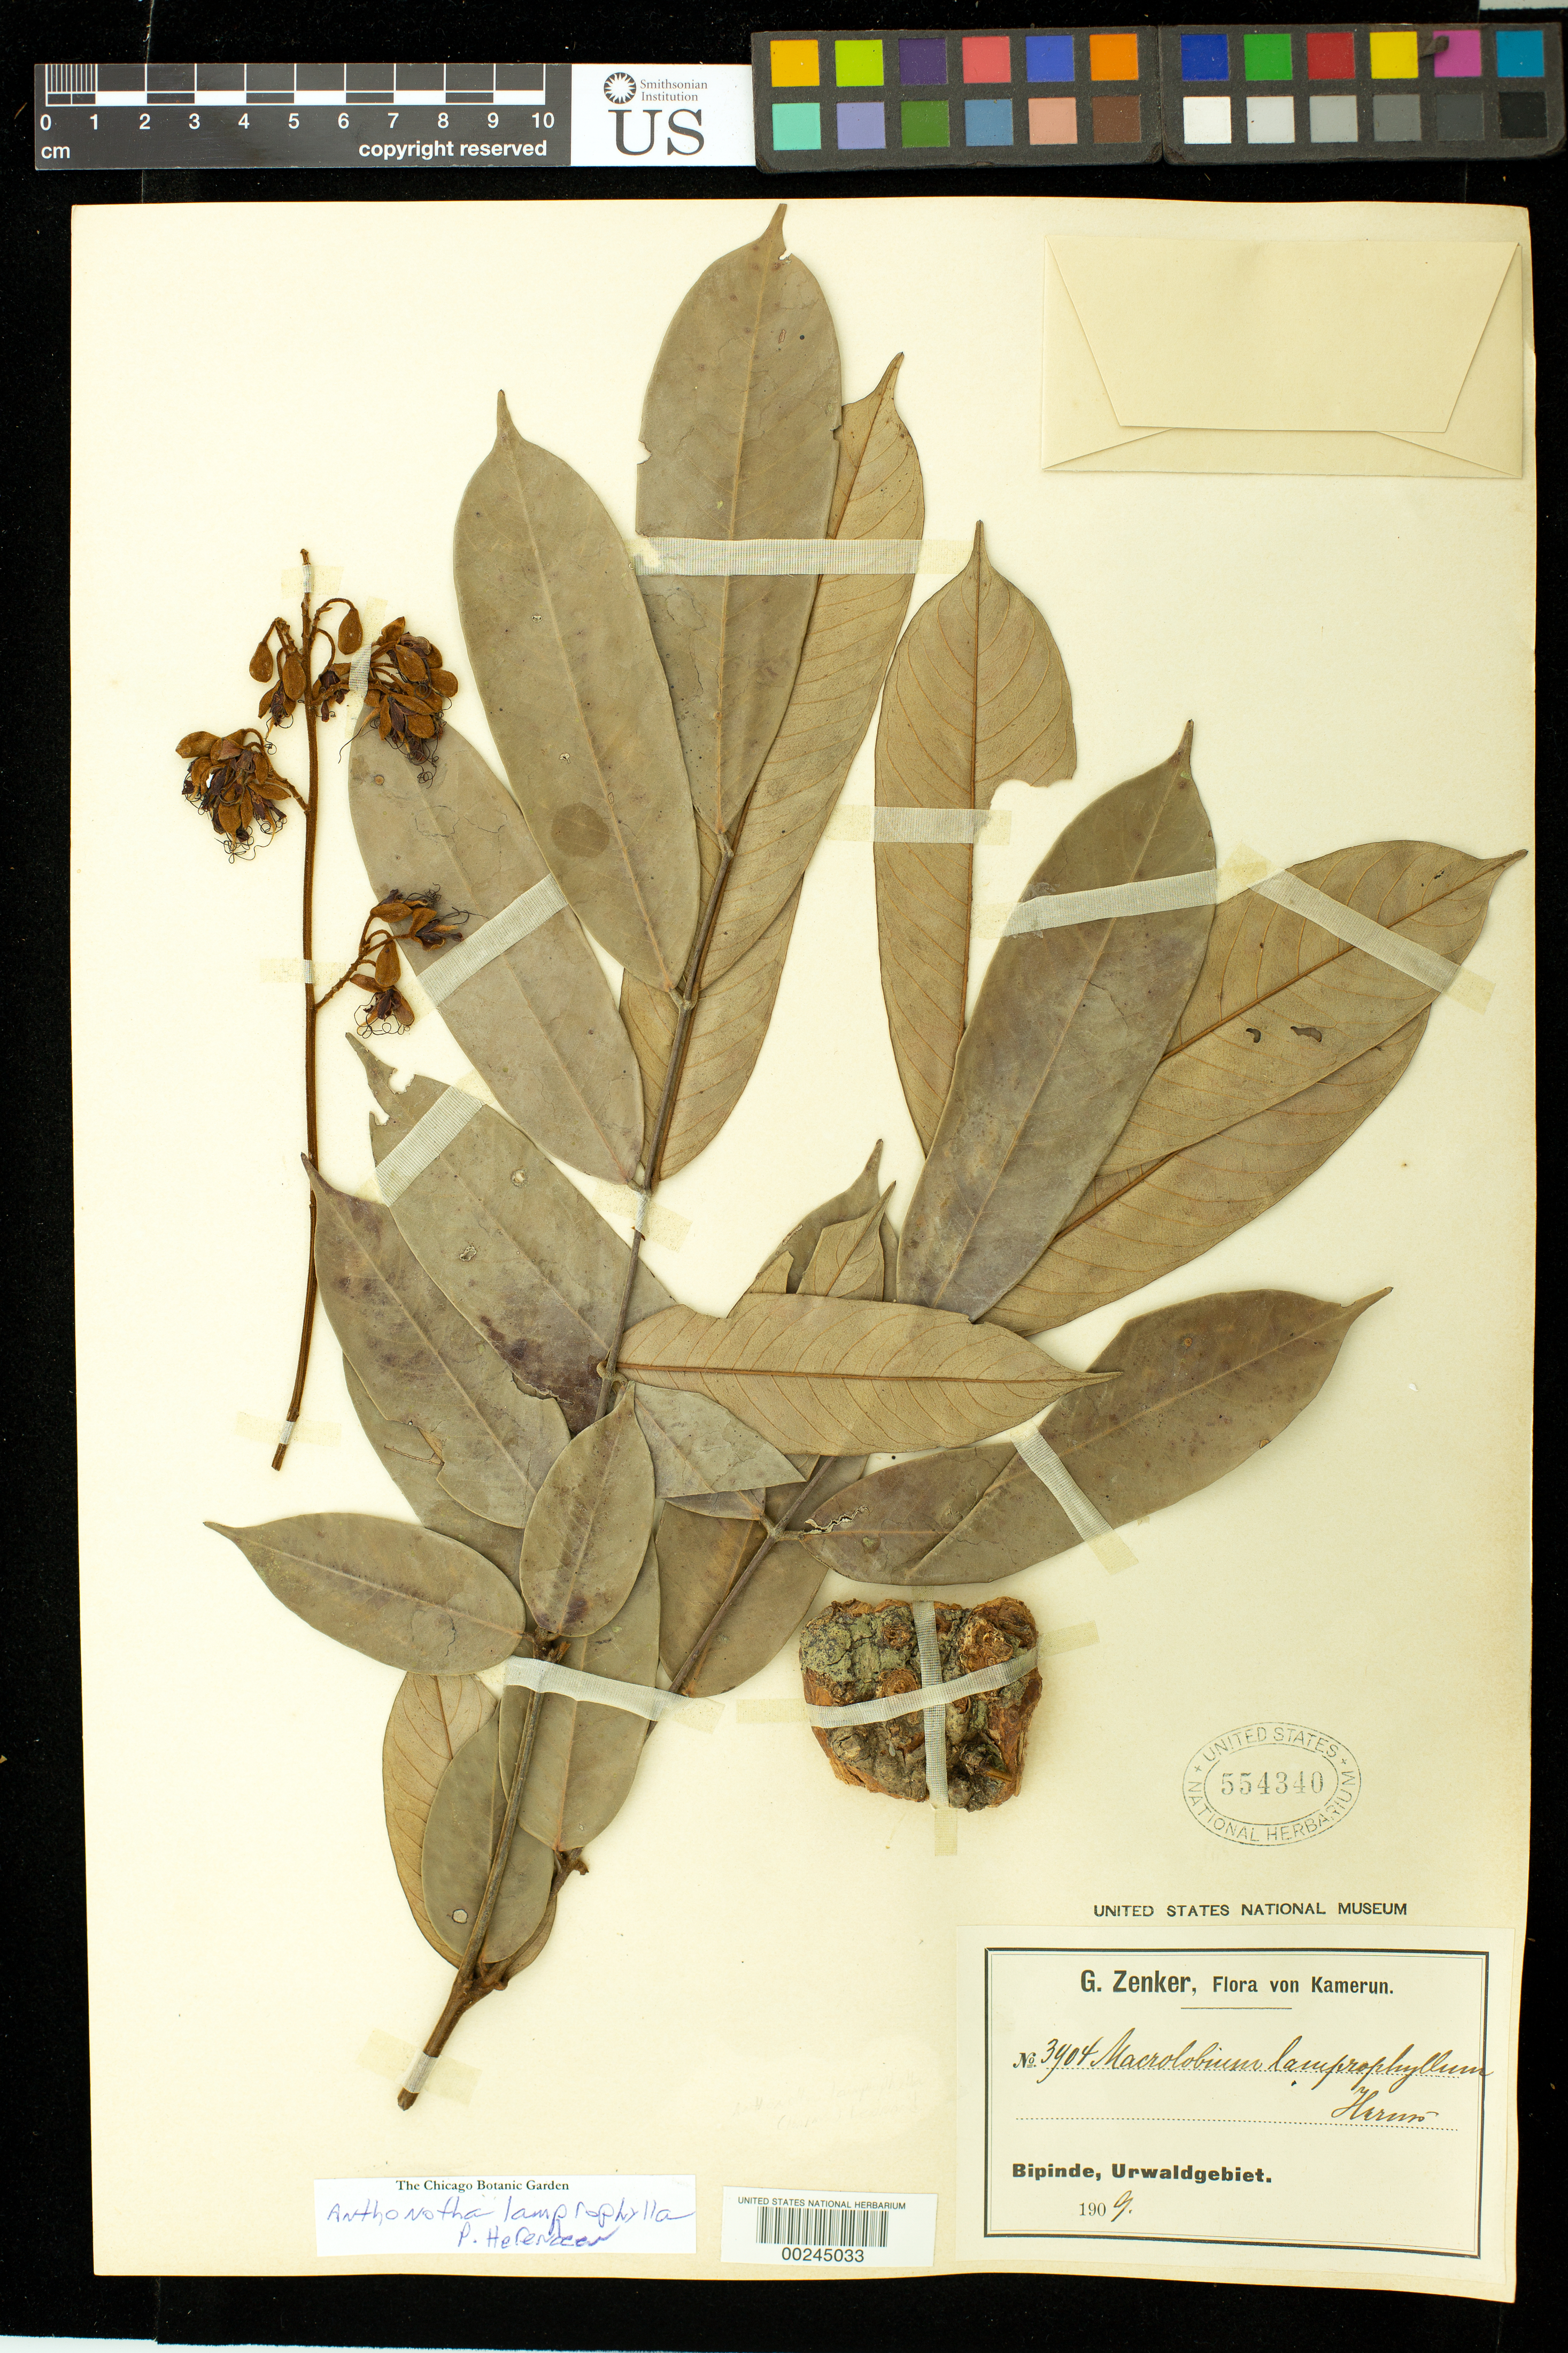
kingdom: Plantae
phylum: Tracheophyta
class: Magnoliopsida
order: Fabales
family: Fabaceae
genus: Macrolobium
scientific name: Macrolobium lamprophyllum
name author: Harms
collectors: G. A. Zenker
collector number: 3904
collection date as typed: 1909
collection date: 1909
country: Cameroon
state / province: Sud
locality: Bipinde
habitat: Forest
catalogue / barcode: US 554340